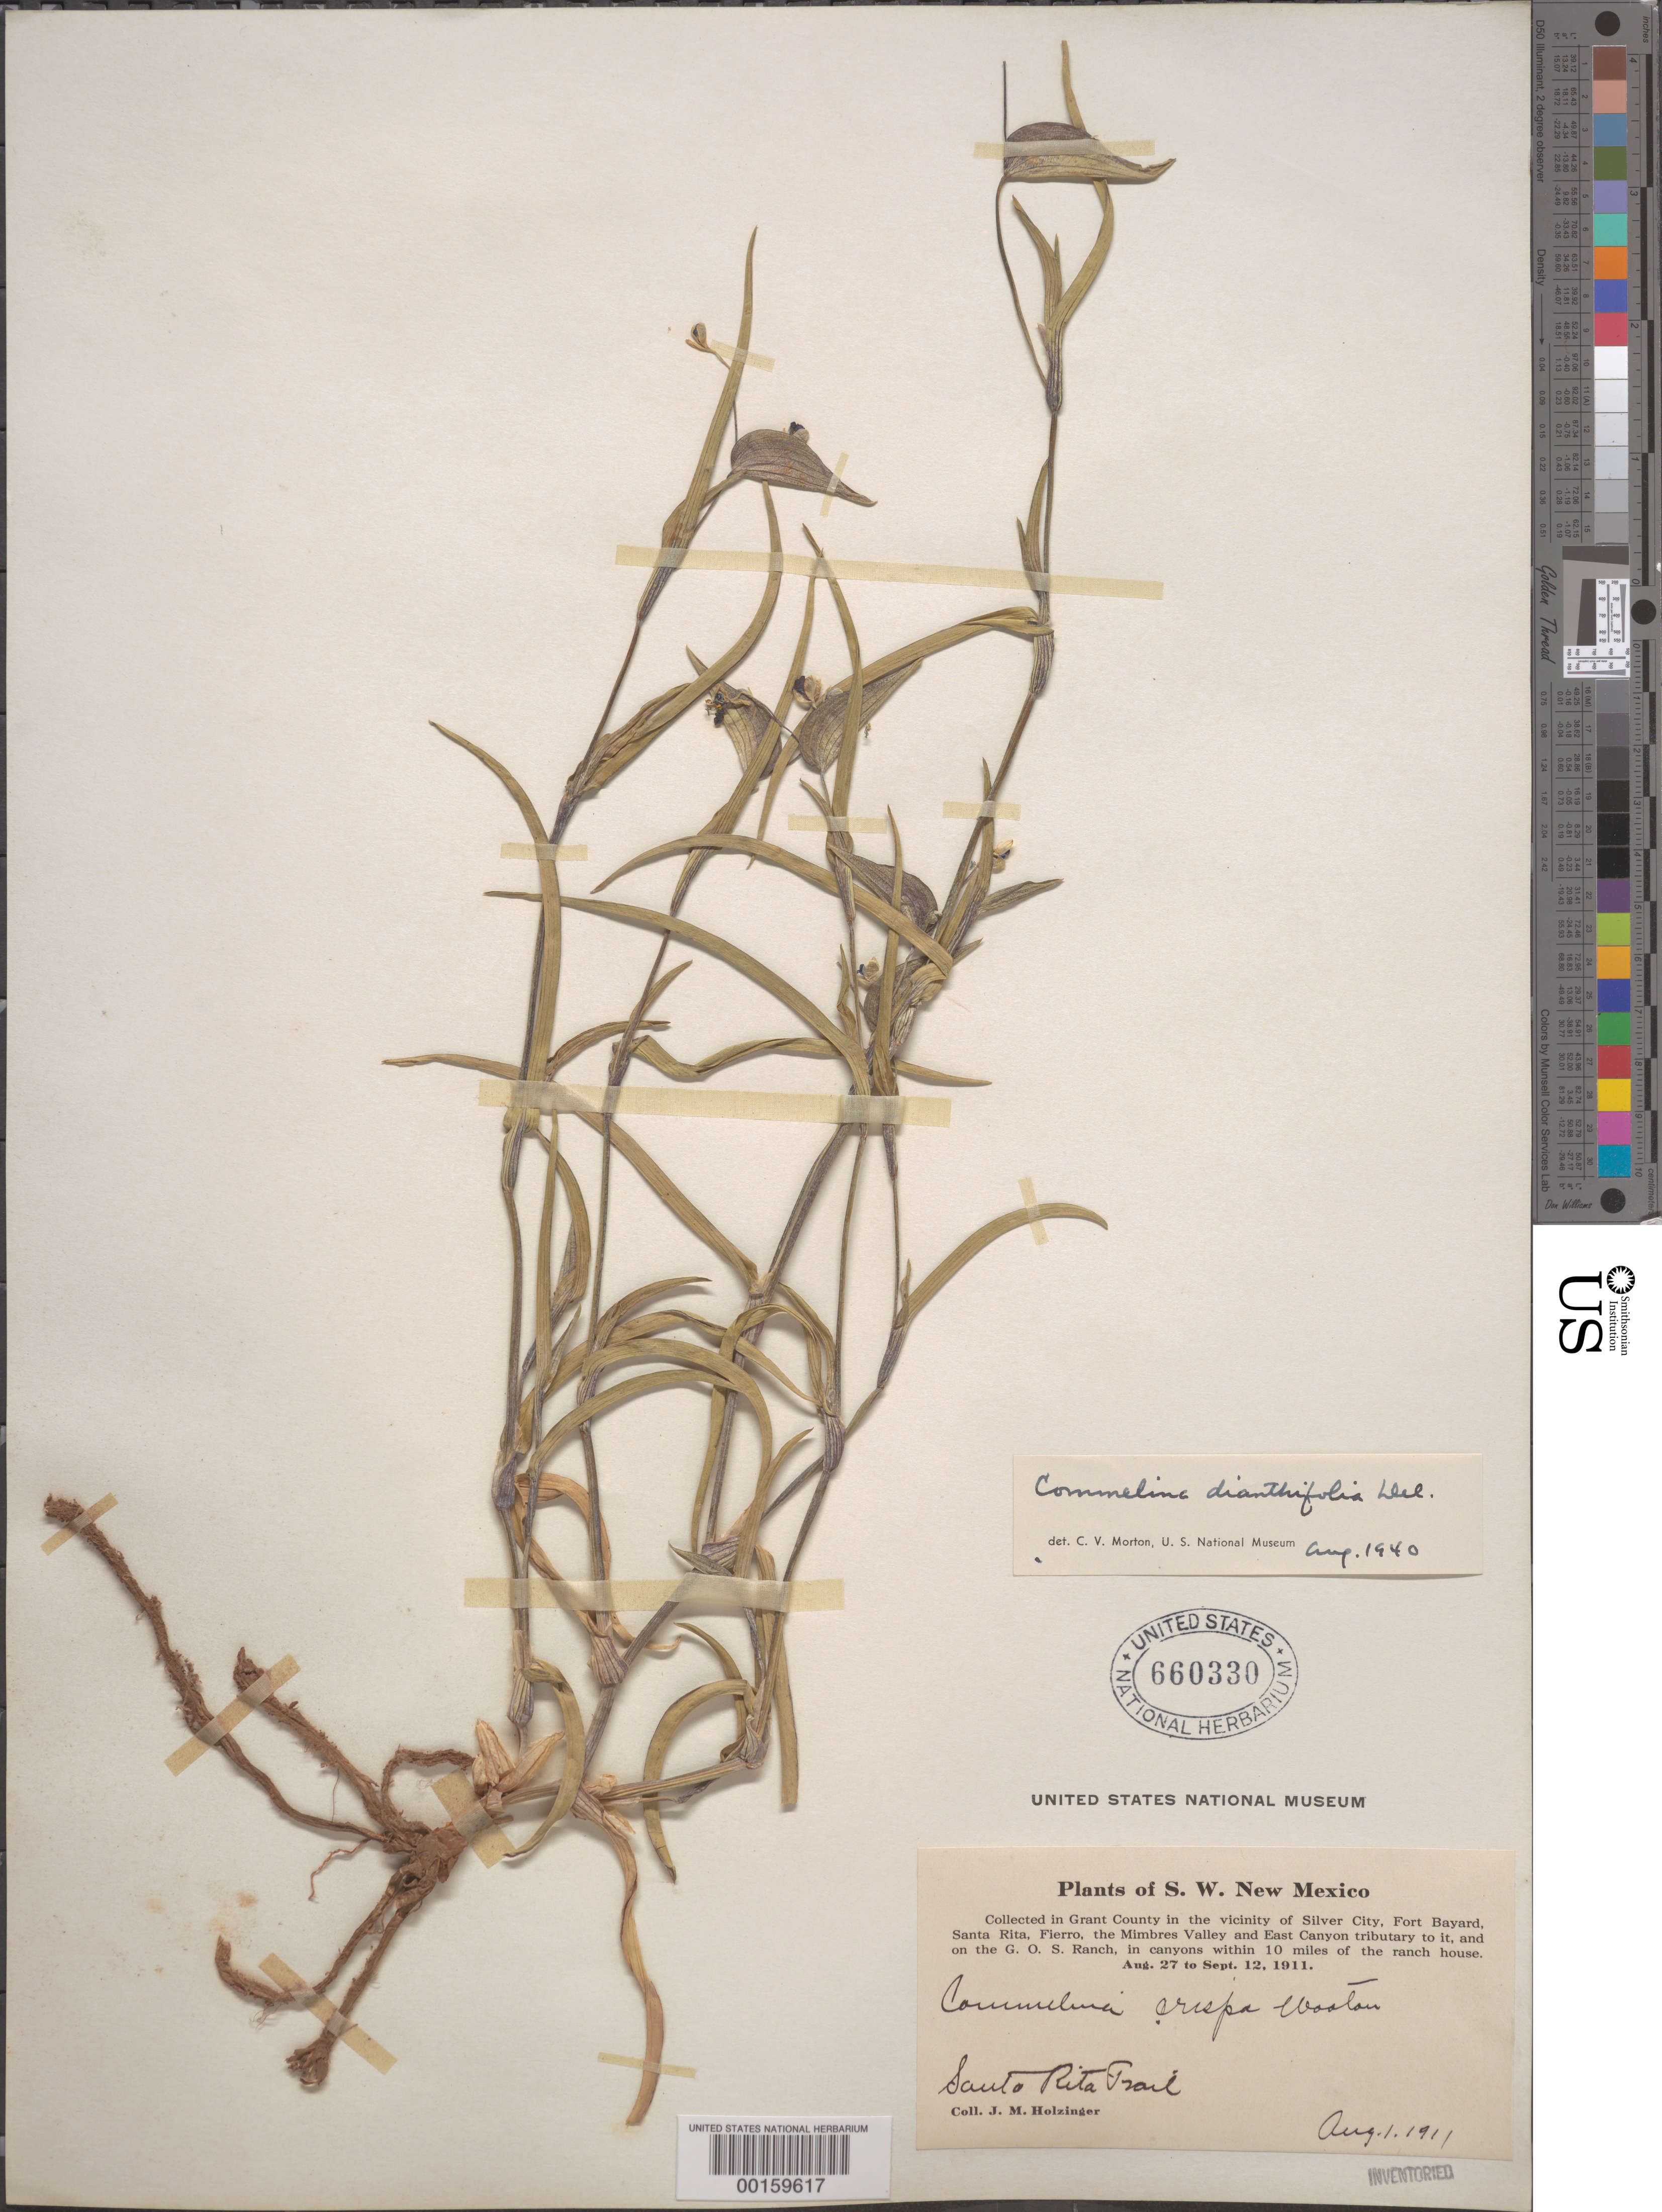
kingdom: Plantae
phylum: Tracheophyta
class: Liliopsida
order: Commelinales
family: Commelinaceae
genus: Commelina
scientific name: Commelina dianthifolia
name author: Redouté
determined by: Morton, C. V.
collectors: J. M. Holzinger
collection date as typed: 27 Aug 1911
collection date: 1911-08-27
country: United States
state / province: New Mexico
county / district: Grant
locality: Santa rita trail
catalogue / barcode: US 660330